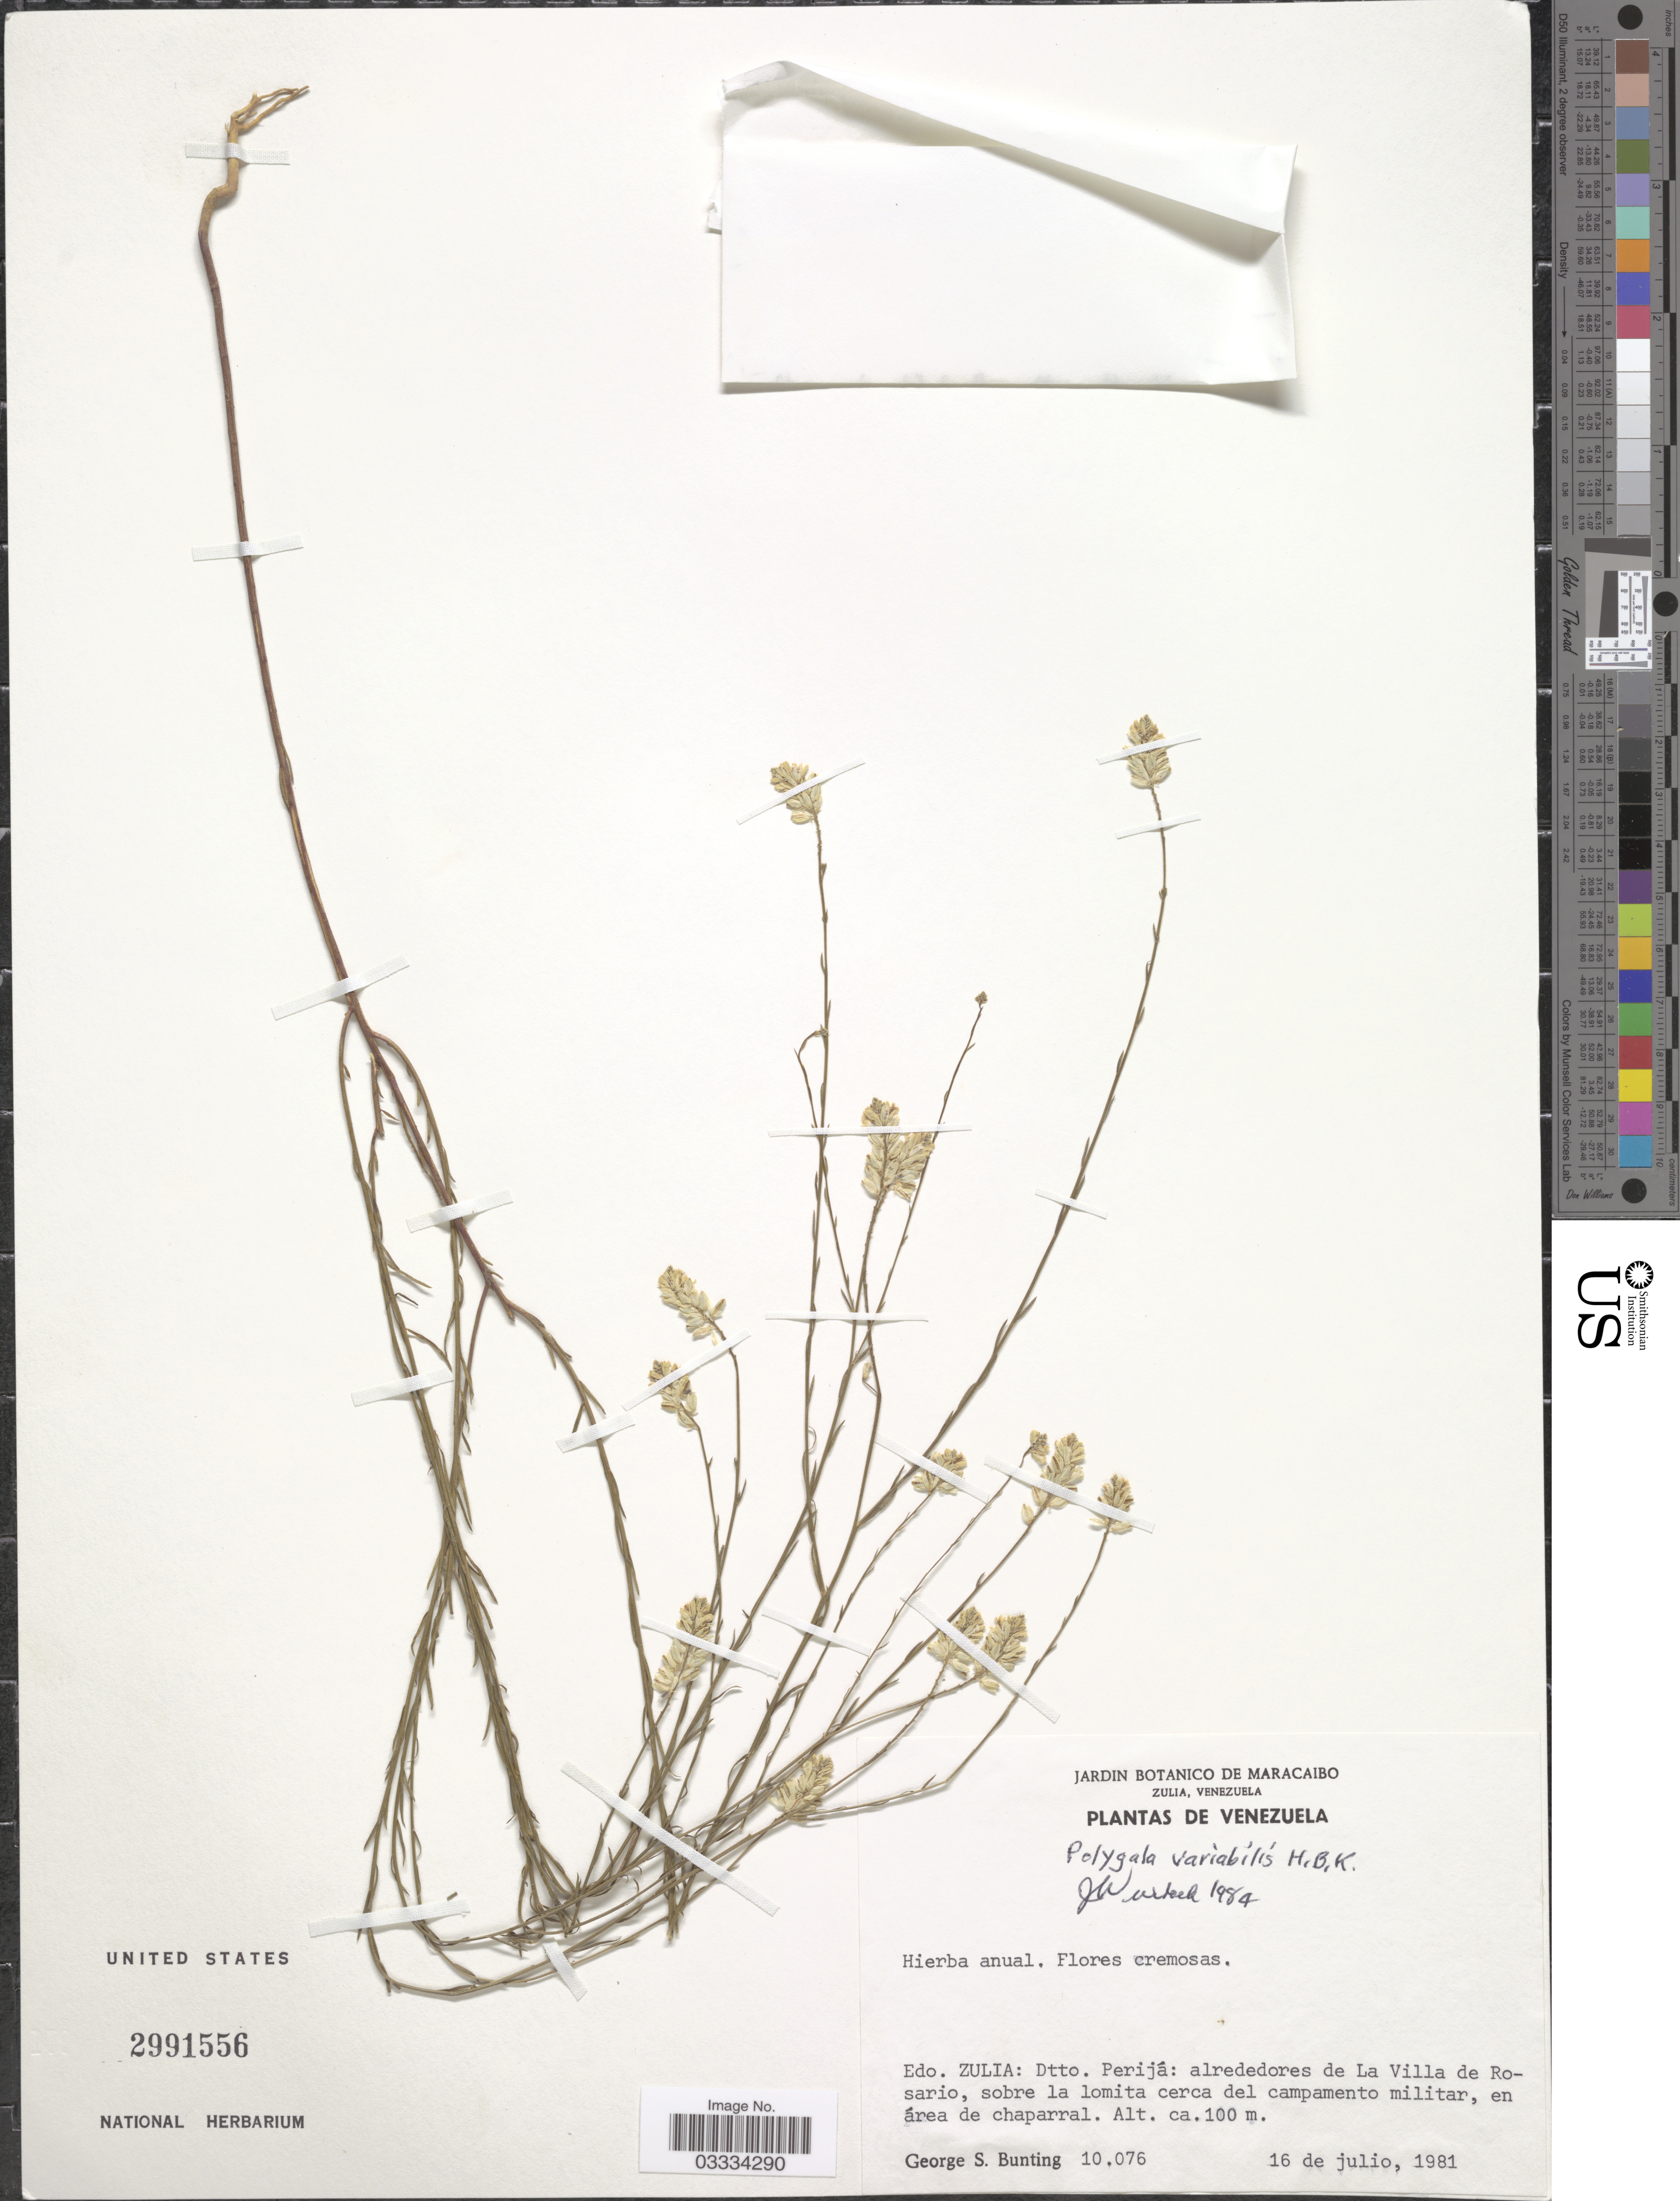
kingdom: Plantae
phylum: Tracheophyta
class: Magnoliopsida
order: Fabales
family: Polygalaceae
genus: Polygala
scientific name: Polygala trichosperma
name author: L.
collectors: G. S. Bunting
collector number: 10076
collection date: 1981-07-16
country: Venezuela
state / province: Zulia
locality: Dtto. Perijá: alrededores de La Villa de Rosario, sobre la limita circa del campamento militar, en área de chaparral.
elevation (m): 100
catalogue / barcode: US 2991556